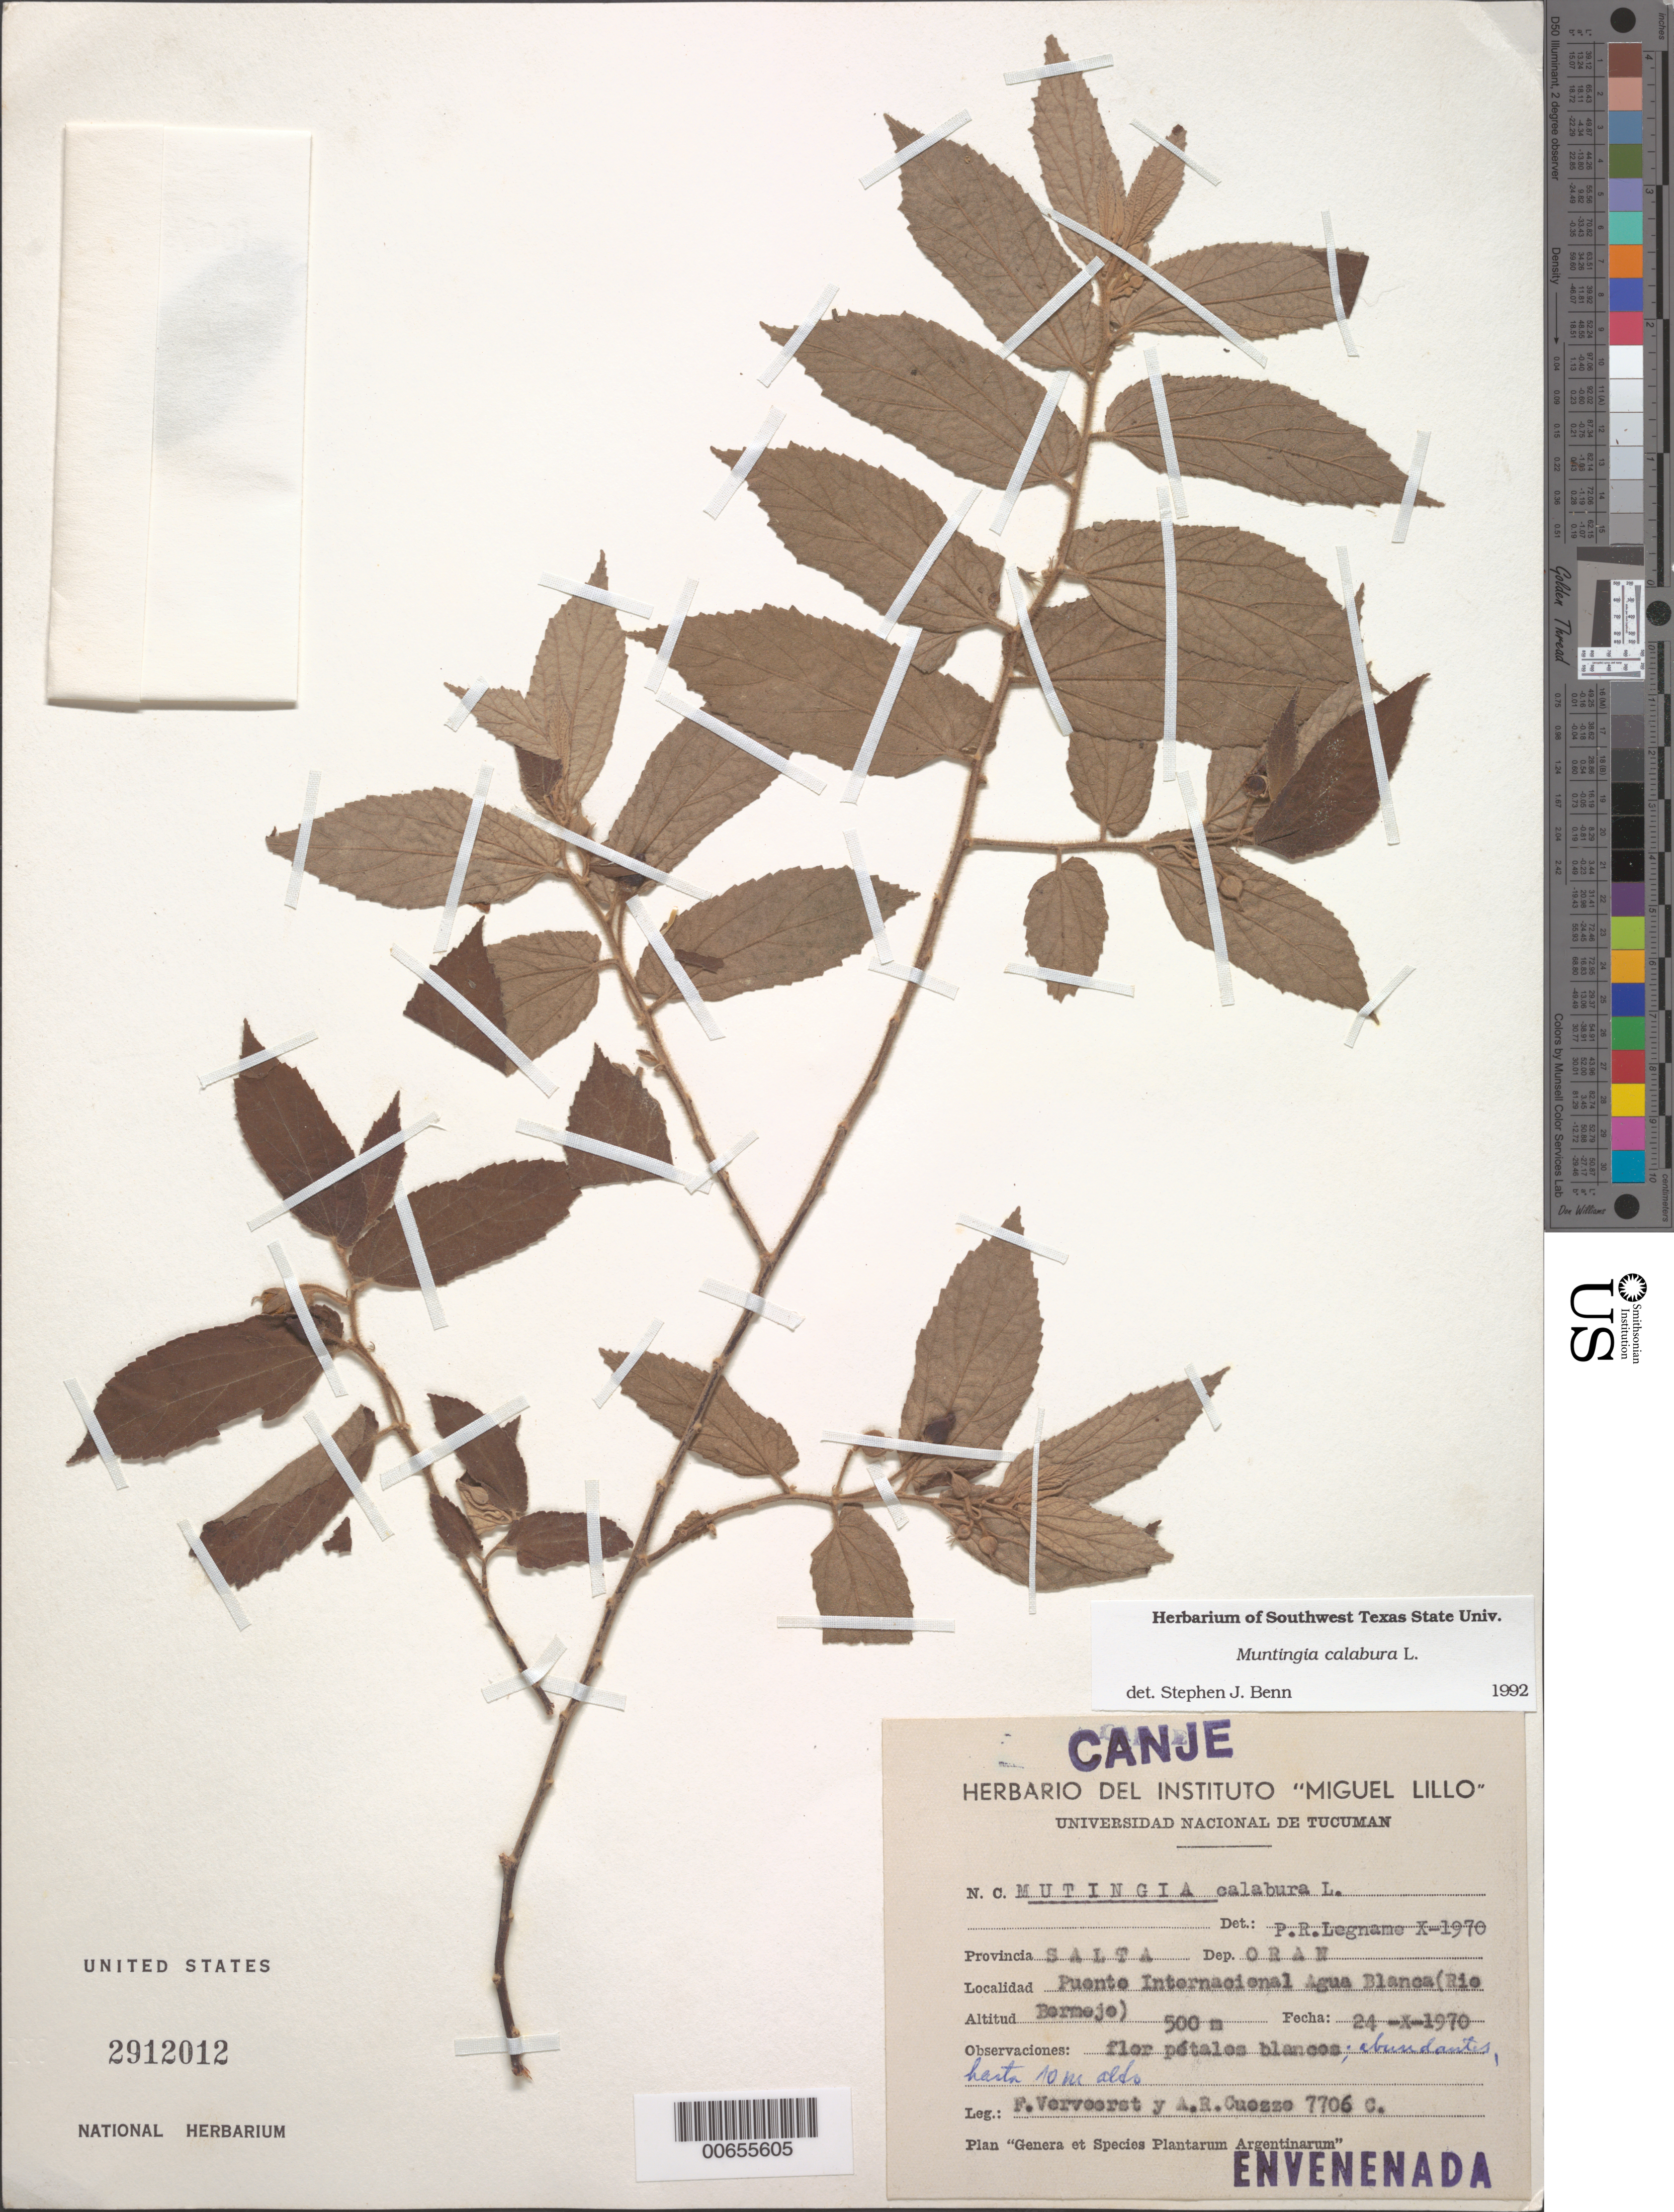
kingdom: Plantae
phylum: Tracheophyta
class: Magnoliopsida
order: Malvales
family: Muntingiaceae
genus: Muntingia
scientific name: Muntingia calabura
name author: L.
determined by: Benn, S. J.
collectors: F. Vervoorst & A. Cuezzo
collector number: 7706 C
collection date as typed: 24 Oct 1970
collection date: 1970-10-24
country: Argentina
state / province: Salta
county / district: Orán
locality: Puente Internacional Agua Blanca (Rio Bermejo)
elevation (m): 500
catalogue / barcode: US 2912012